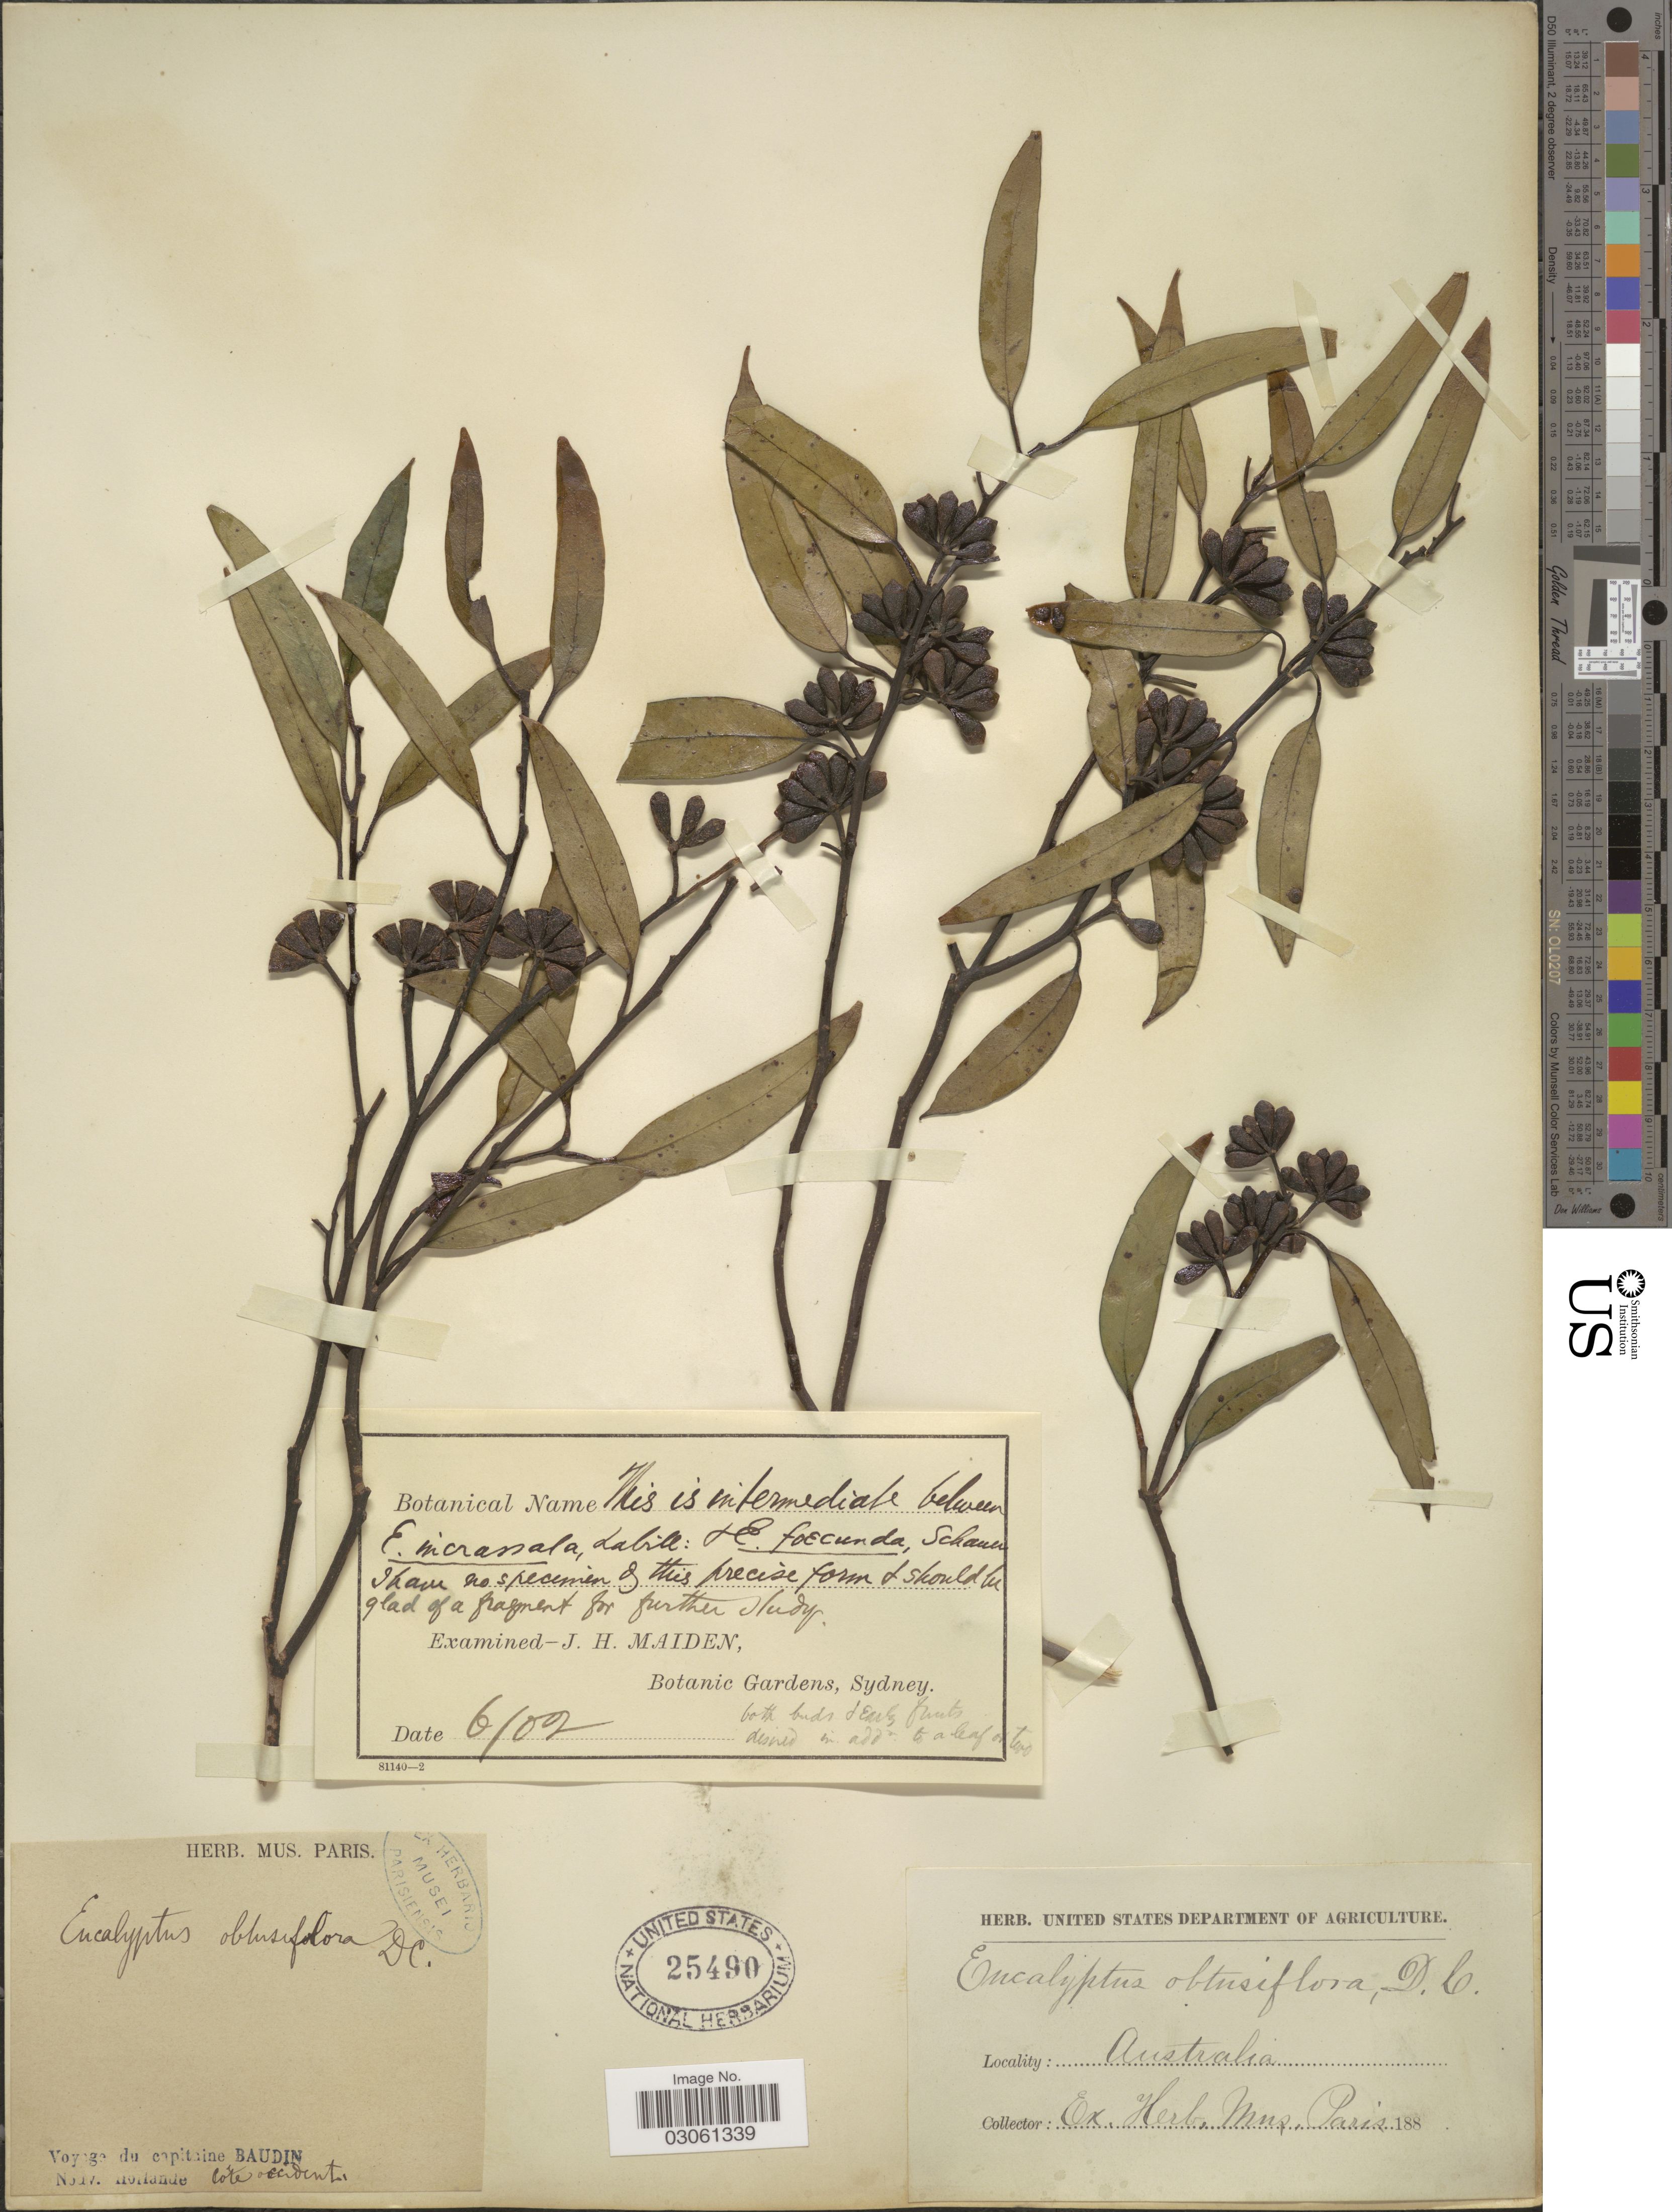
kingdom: Plantae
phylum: Tracheophyta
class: Magnoliopsida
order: Myrtales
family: Myrtaceae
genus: Eucalyptus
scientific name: Eucalyptus incrassata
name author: Labill.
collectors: T. Baudin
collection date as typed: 188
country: Australia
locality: Nouv. Hollande. Cote occidente.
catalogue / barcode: US 25490